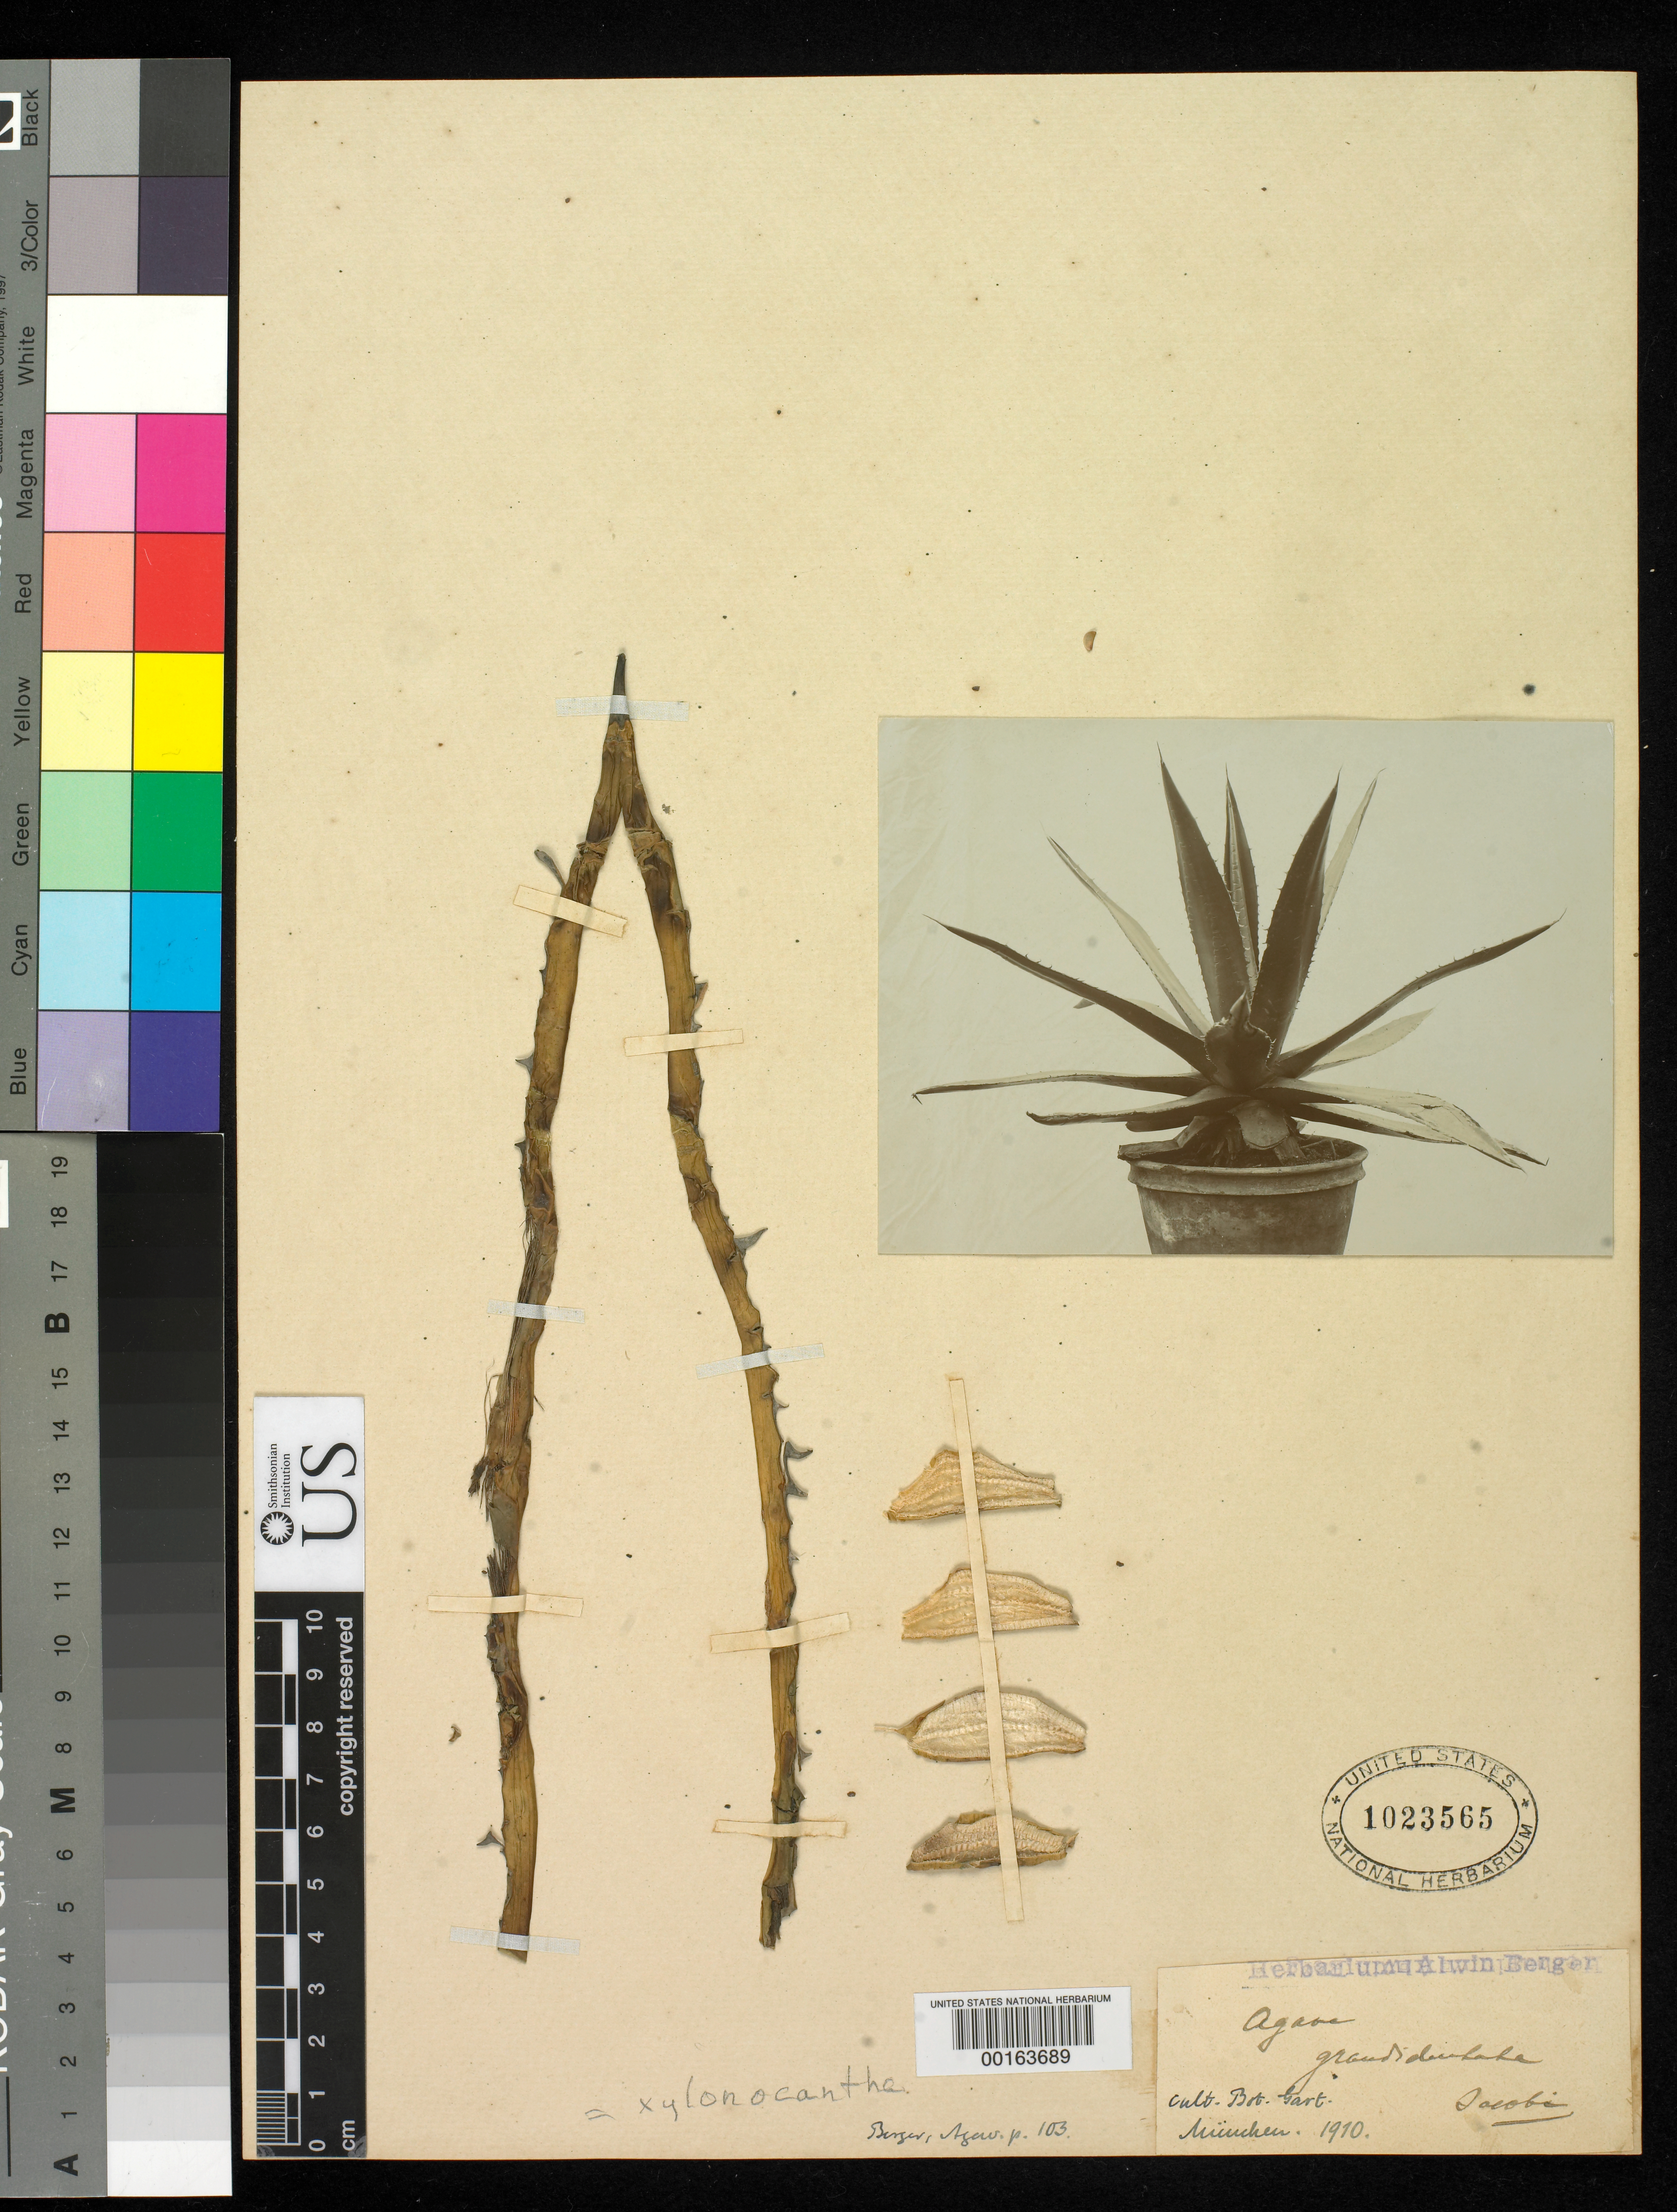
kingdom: Plantae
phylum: Tracheophyta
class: Liliopsida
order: Asparagales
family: Asparagaceae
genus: Agave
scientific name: Agave xylonacantha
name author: Salm-Dyck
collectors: ex herb. A. Berger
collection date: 1909-06-02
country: Mexico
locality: Cultivated at La Mortola, Italy.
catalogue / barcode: US 1023565